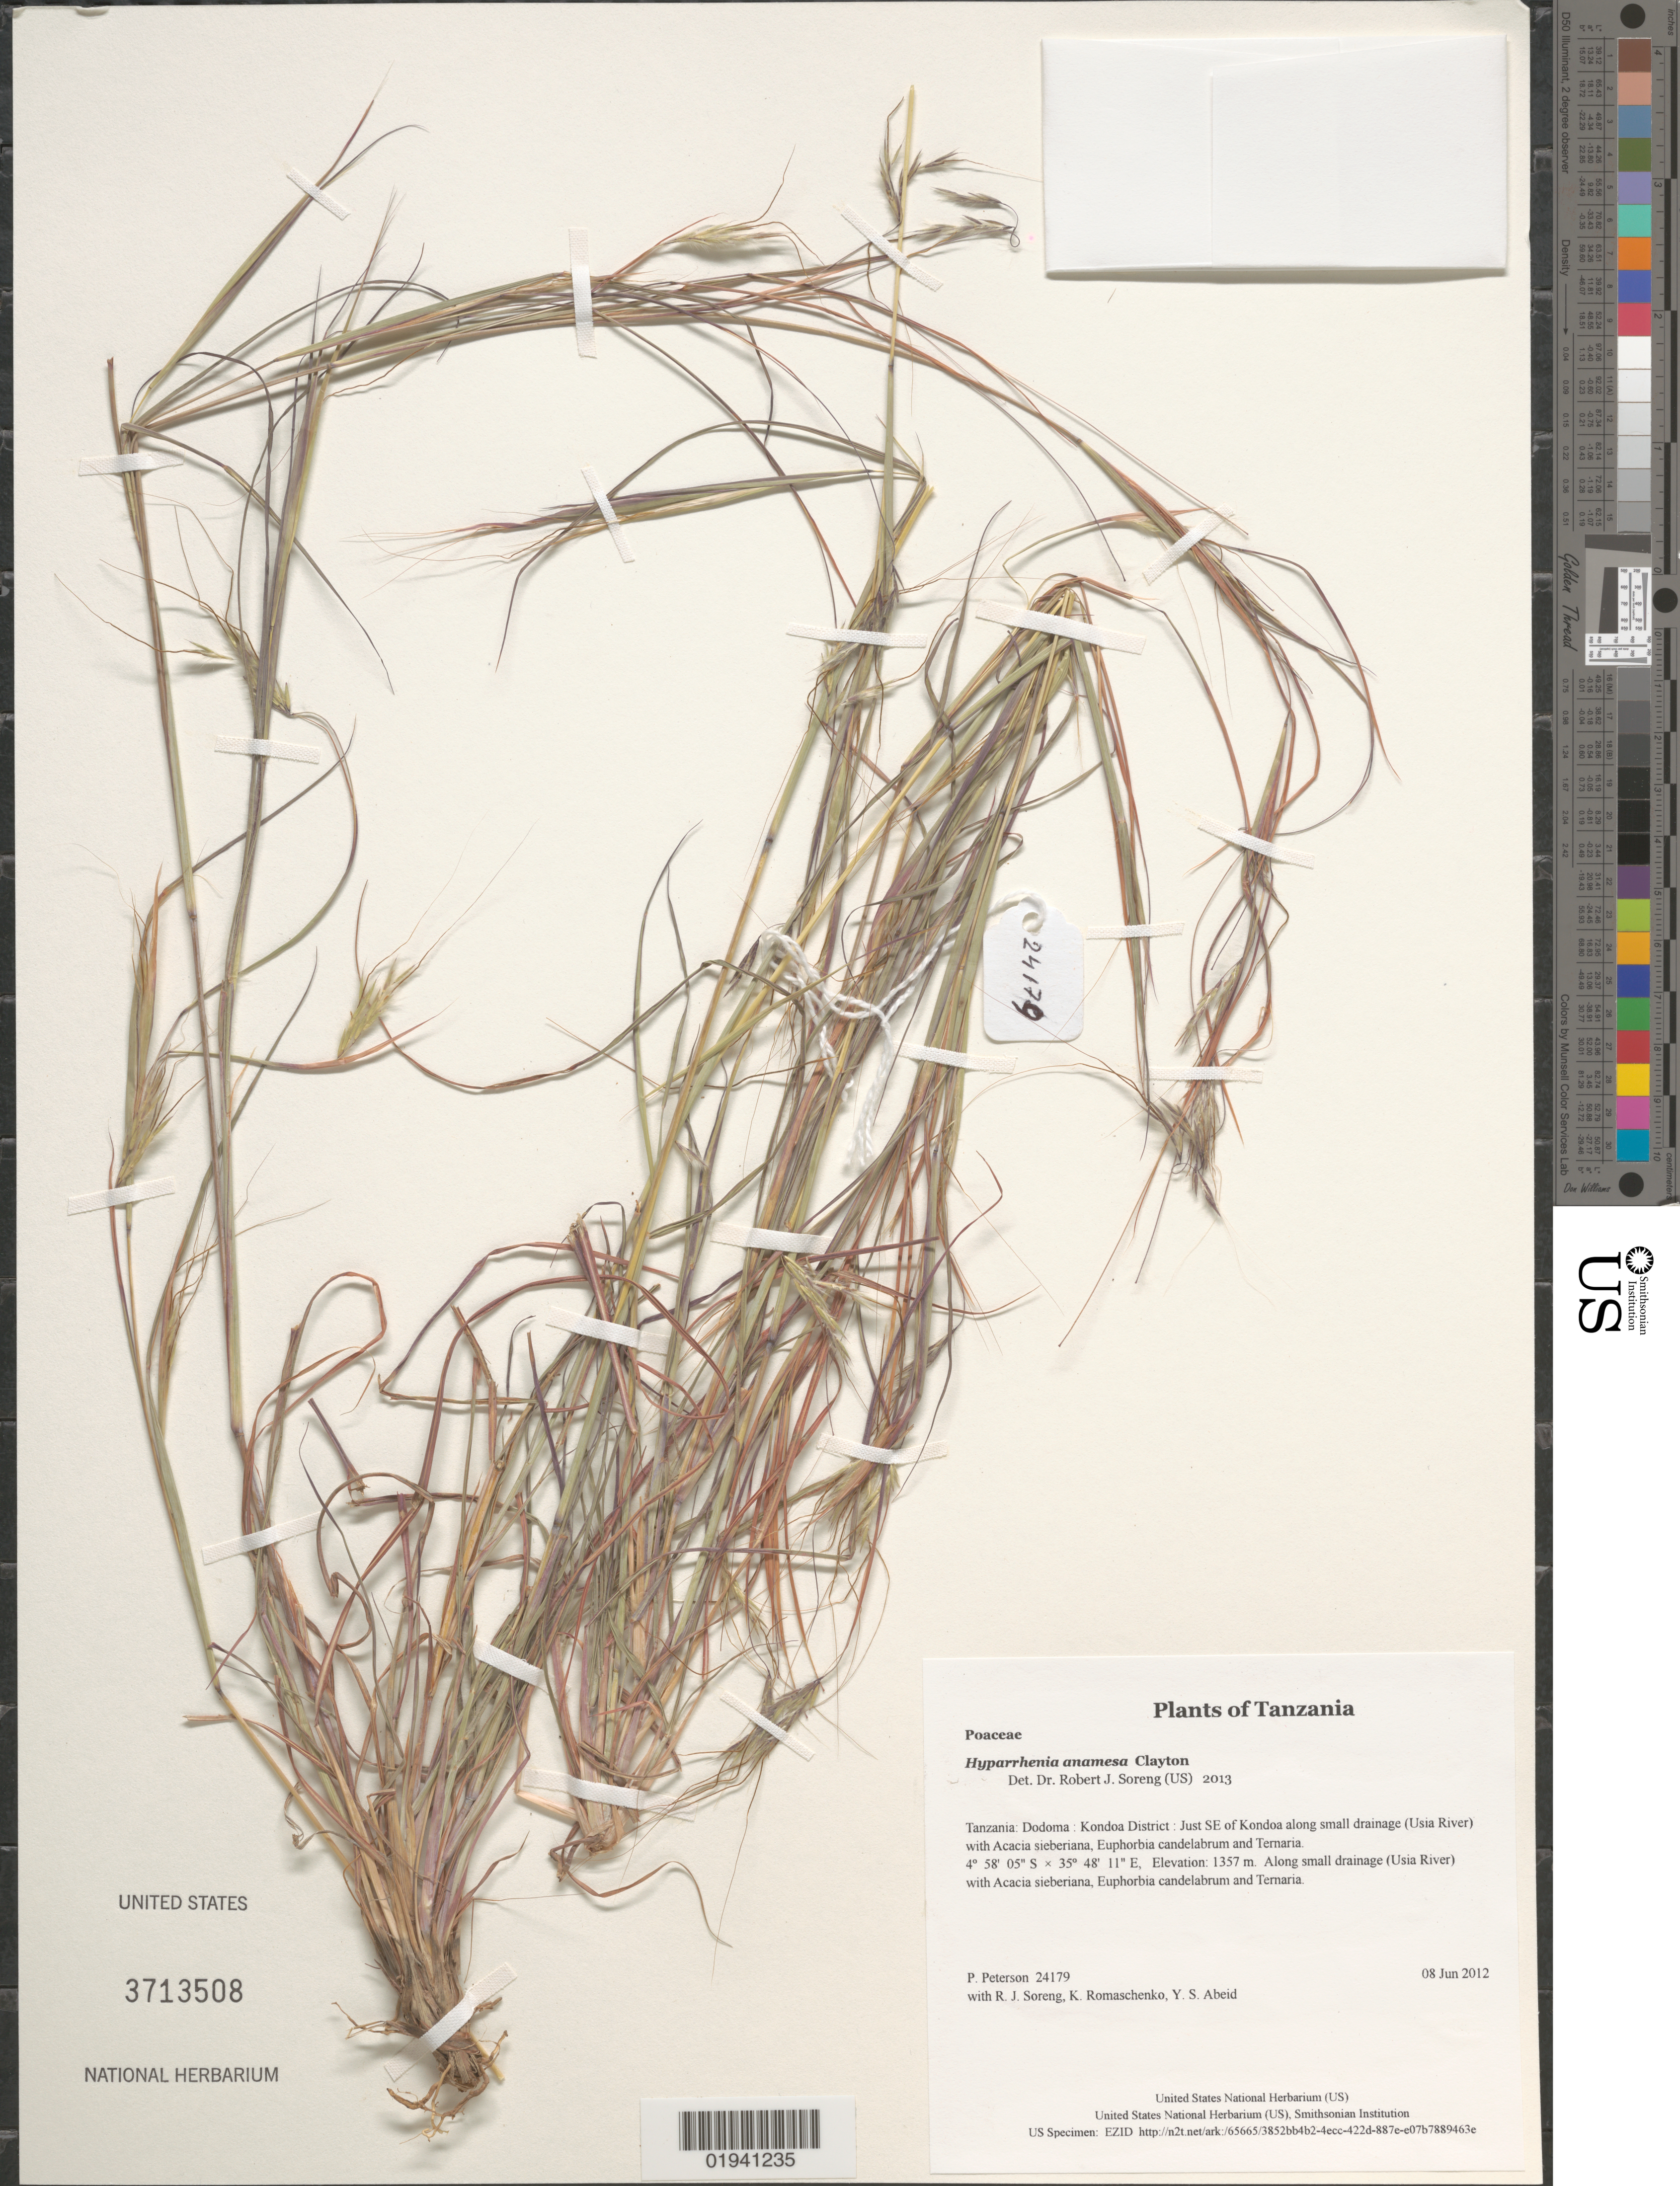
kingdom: Plantae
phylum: Tracheophyta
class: Liliopsida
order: Poales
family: Poaceae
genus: Hyparrhenia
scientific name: Hyparrhenia anamesa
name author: Clayton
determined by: Soreng, Robert J., Research Associate (BOT), Smithsonian Institution - National Museum of Natural History (UNITED STATES)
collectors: P. M. Peterson, R. J. Soreng, K. Romaschenko & Y. Abeid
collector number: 24179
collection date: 2012-06-08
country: Tanzania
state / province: Dodoma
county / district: Kondoa District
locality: Just SE of Kondoa along small drainage (Usia River) with Acacia sieberiana, Euphorbia candelabrum and Ternaria.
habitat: Along small drainage (Usia River) with Acacia sieberiana, Euphorbia candelabrum and Ternaria.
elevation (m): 1357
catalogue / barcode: US 3713508